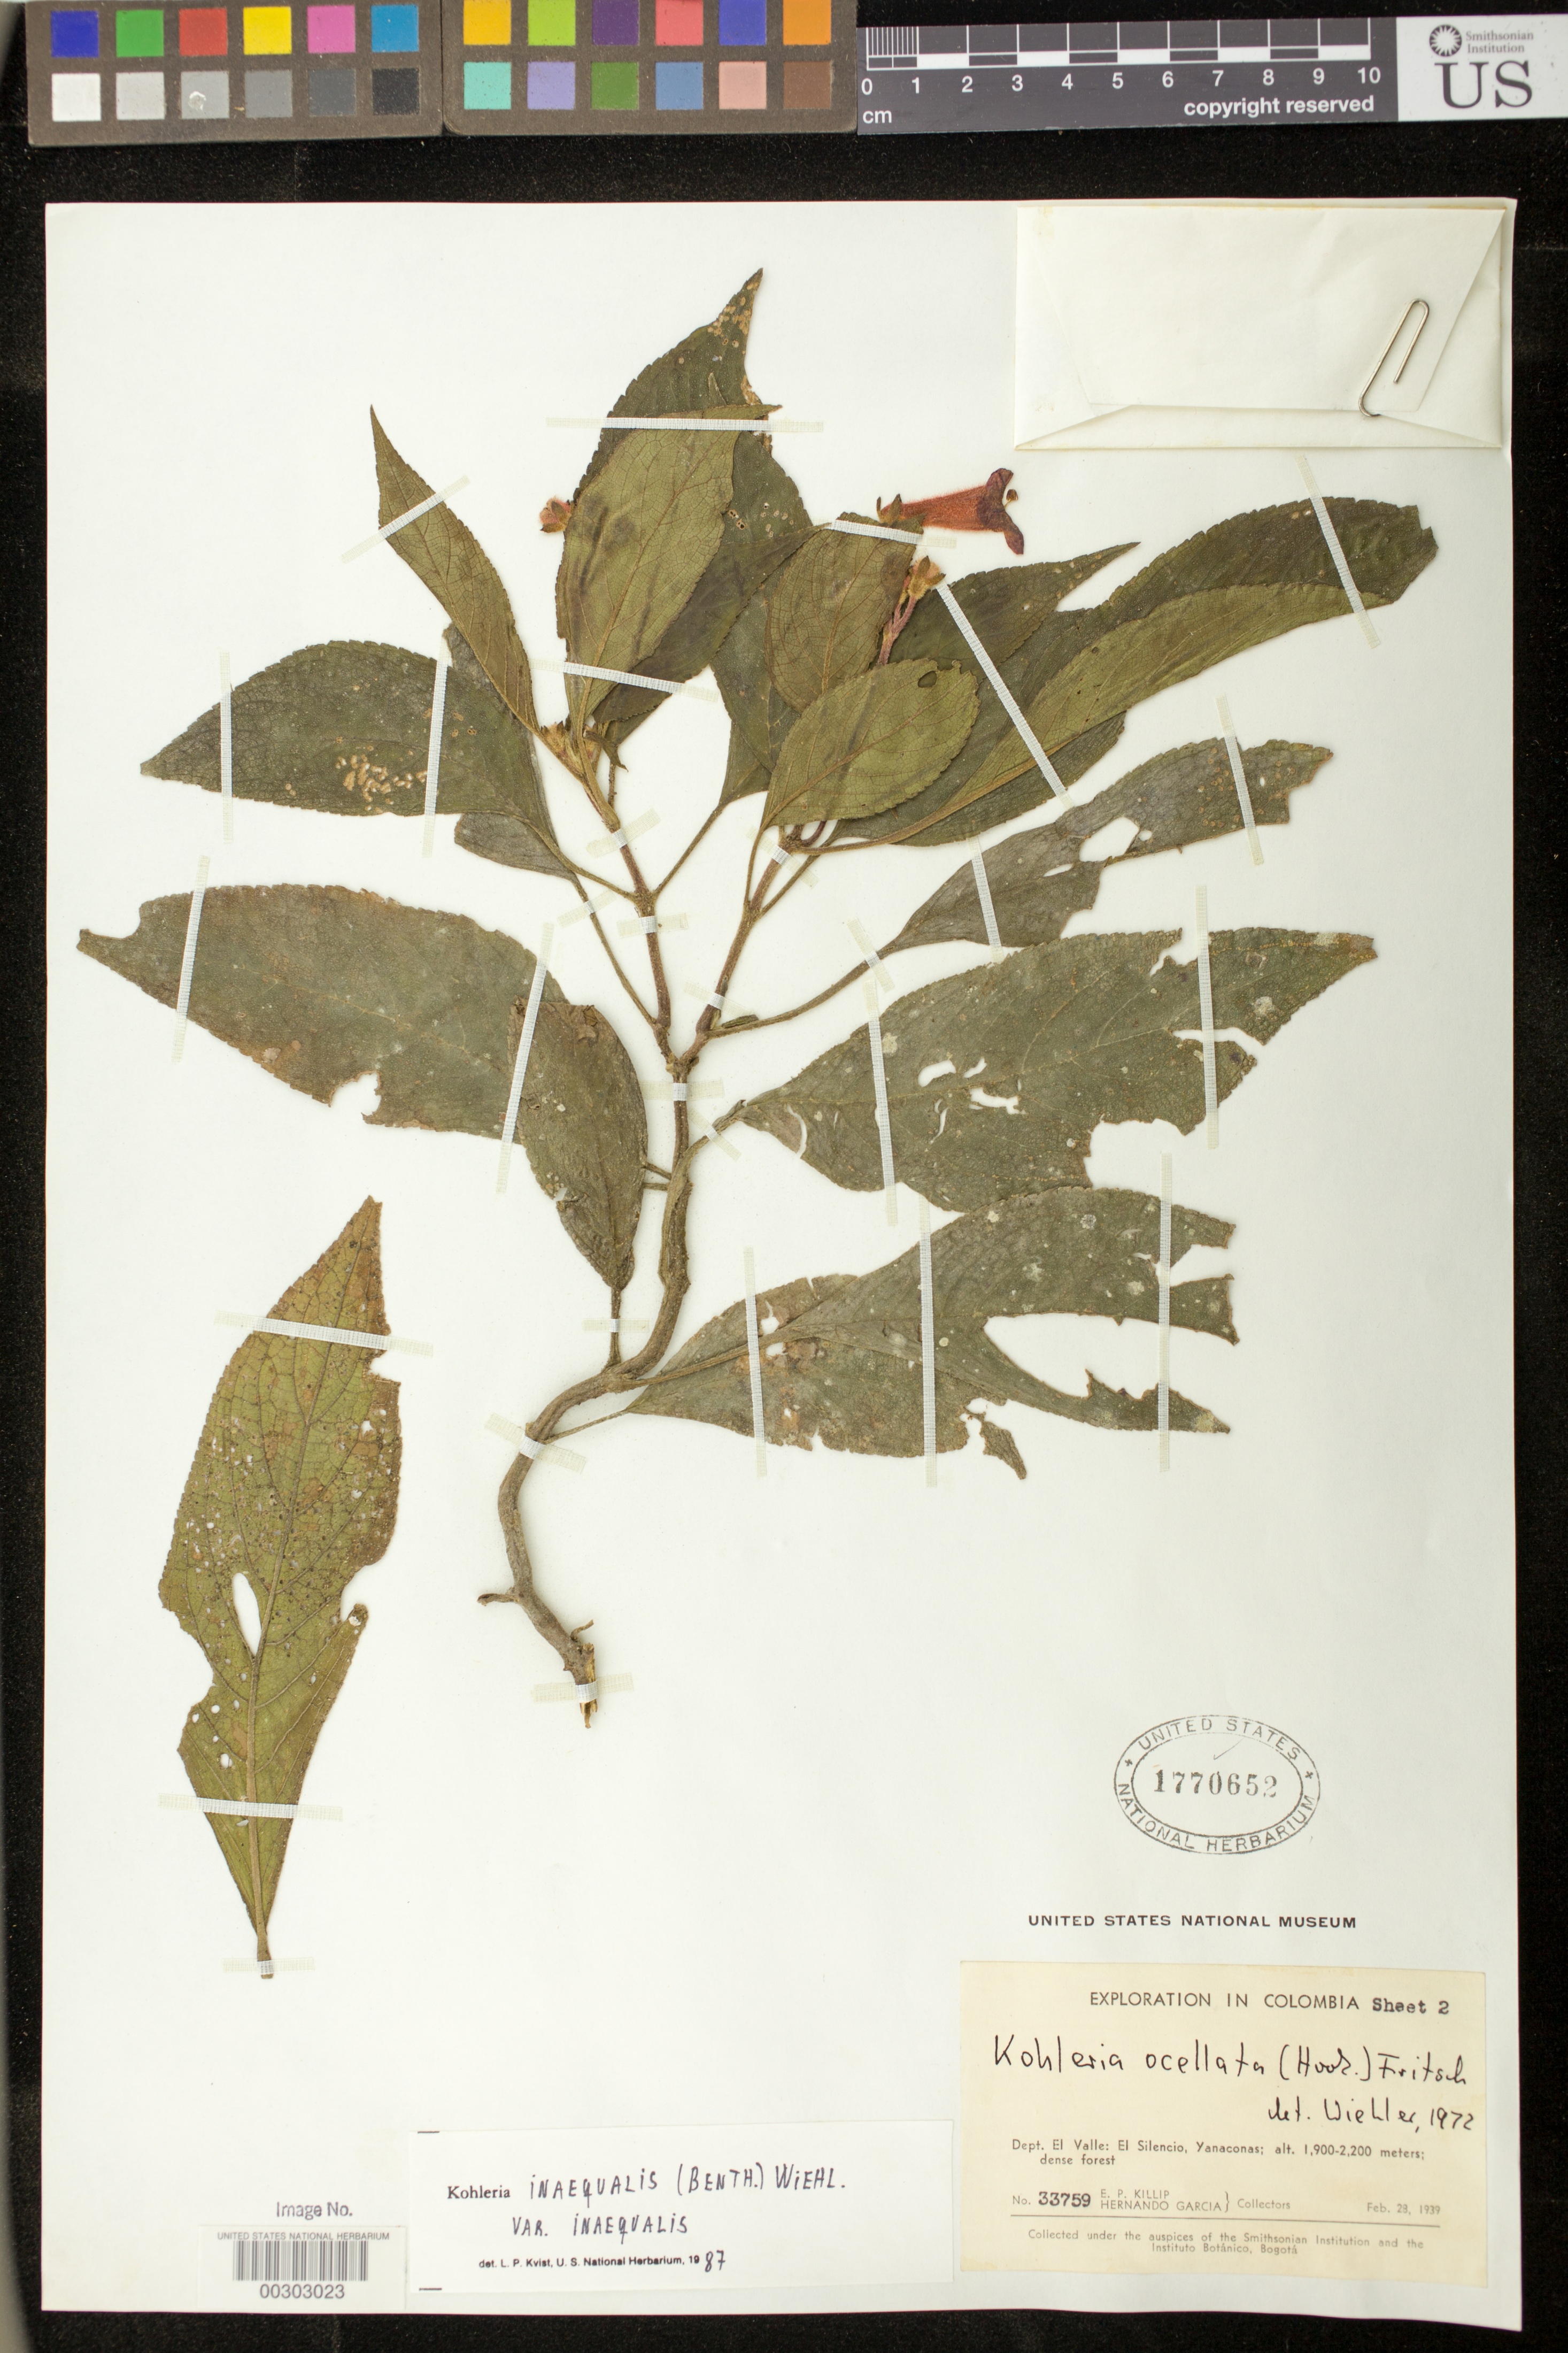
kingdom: Plantae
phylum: Tracheophyta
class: Magnoliopsida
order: Lamiales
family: Gesneriaceae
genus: Kohleria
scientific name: Kohleria inaequalis var. inaequalis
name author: (Benth.) Wiehler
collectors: E. P. Killip & H. Garcia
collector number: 33759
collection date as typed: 28 Feb 1939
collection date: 1939-02-28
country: Colombia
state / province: Valle del Cauca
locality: El Silencio, Yanaconas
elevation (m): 1900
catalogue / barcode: US 1770652